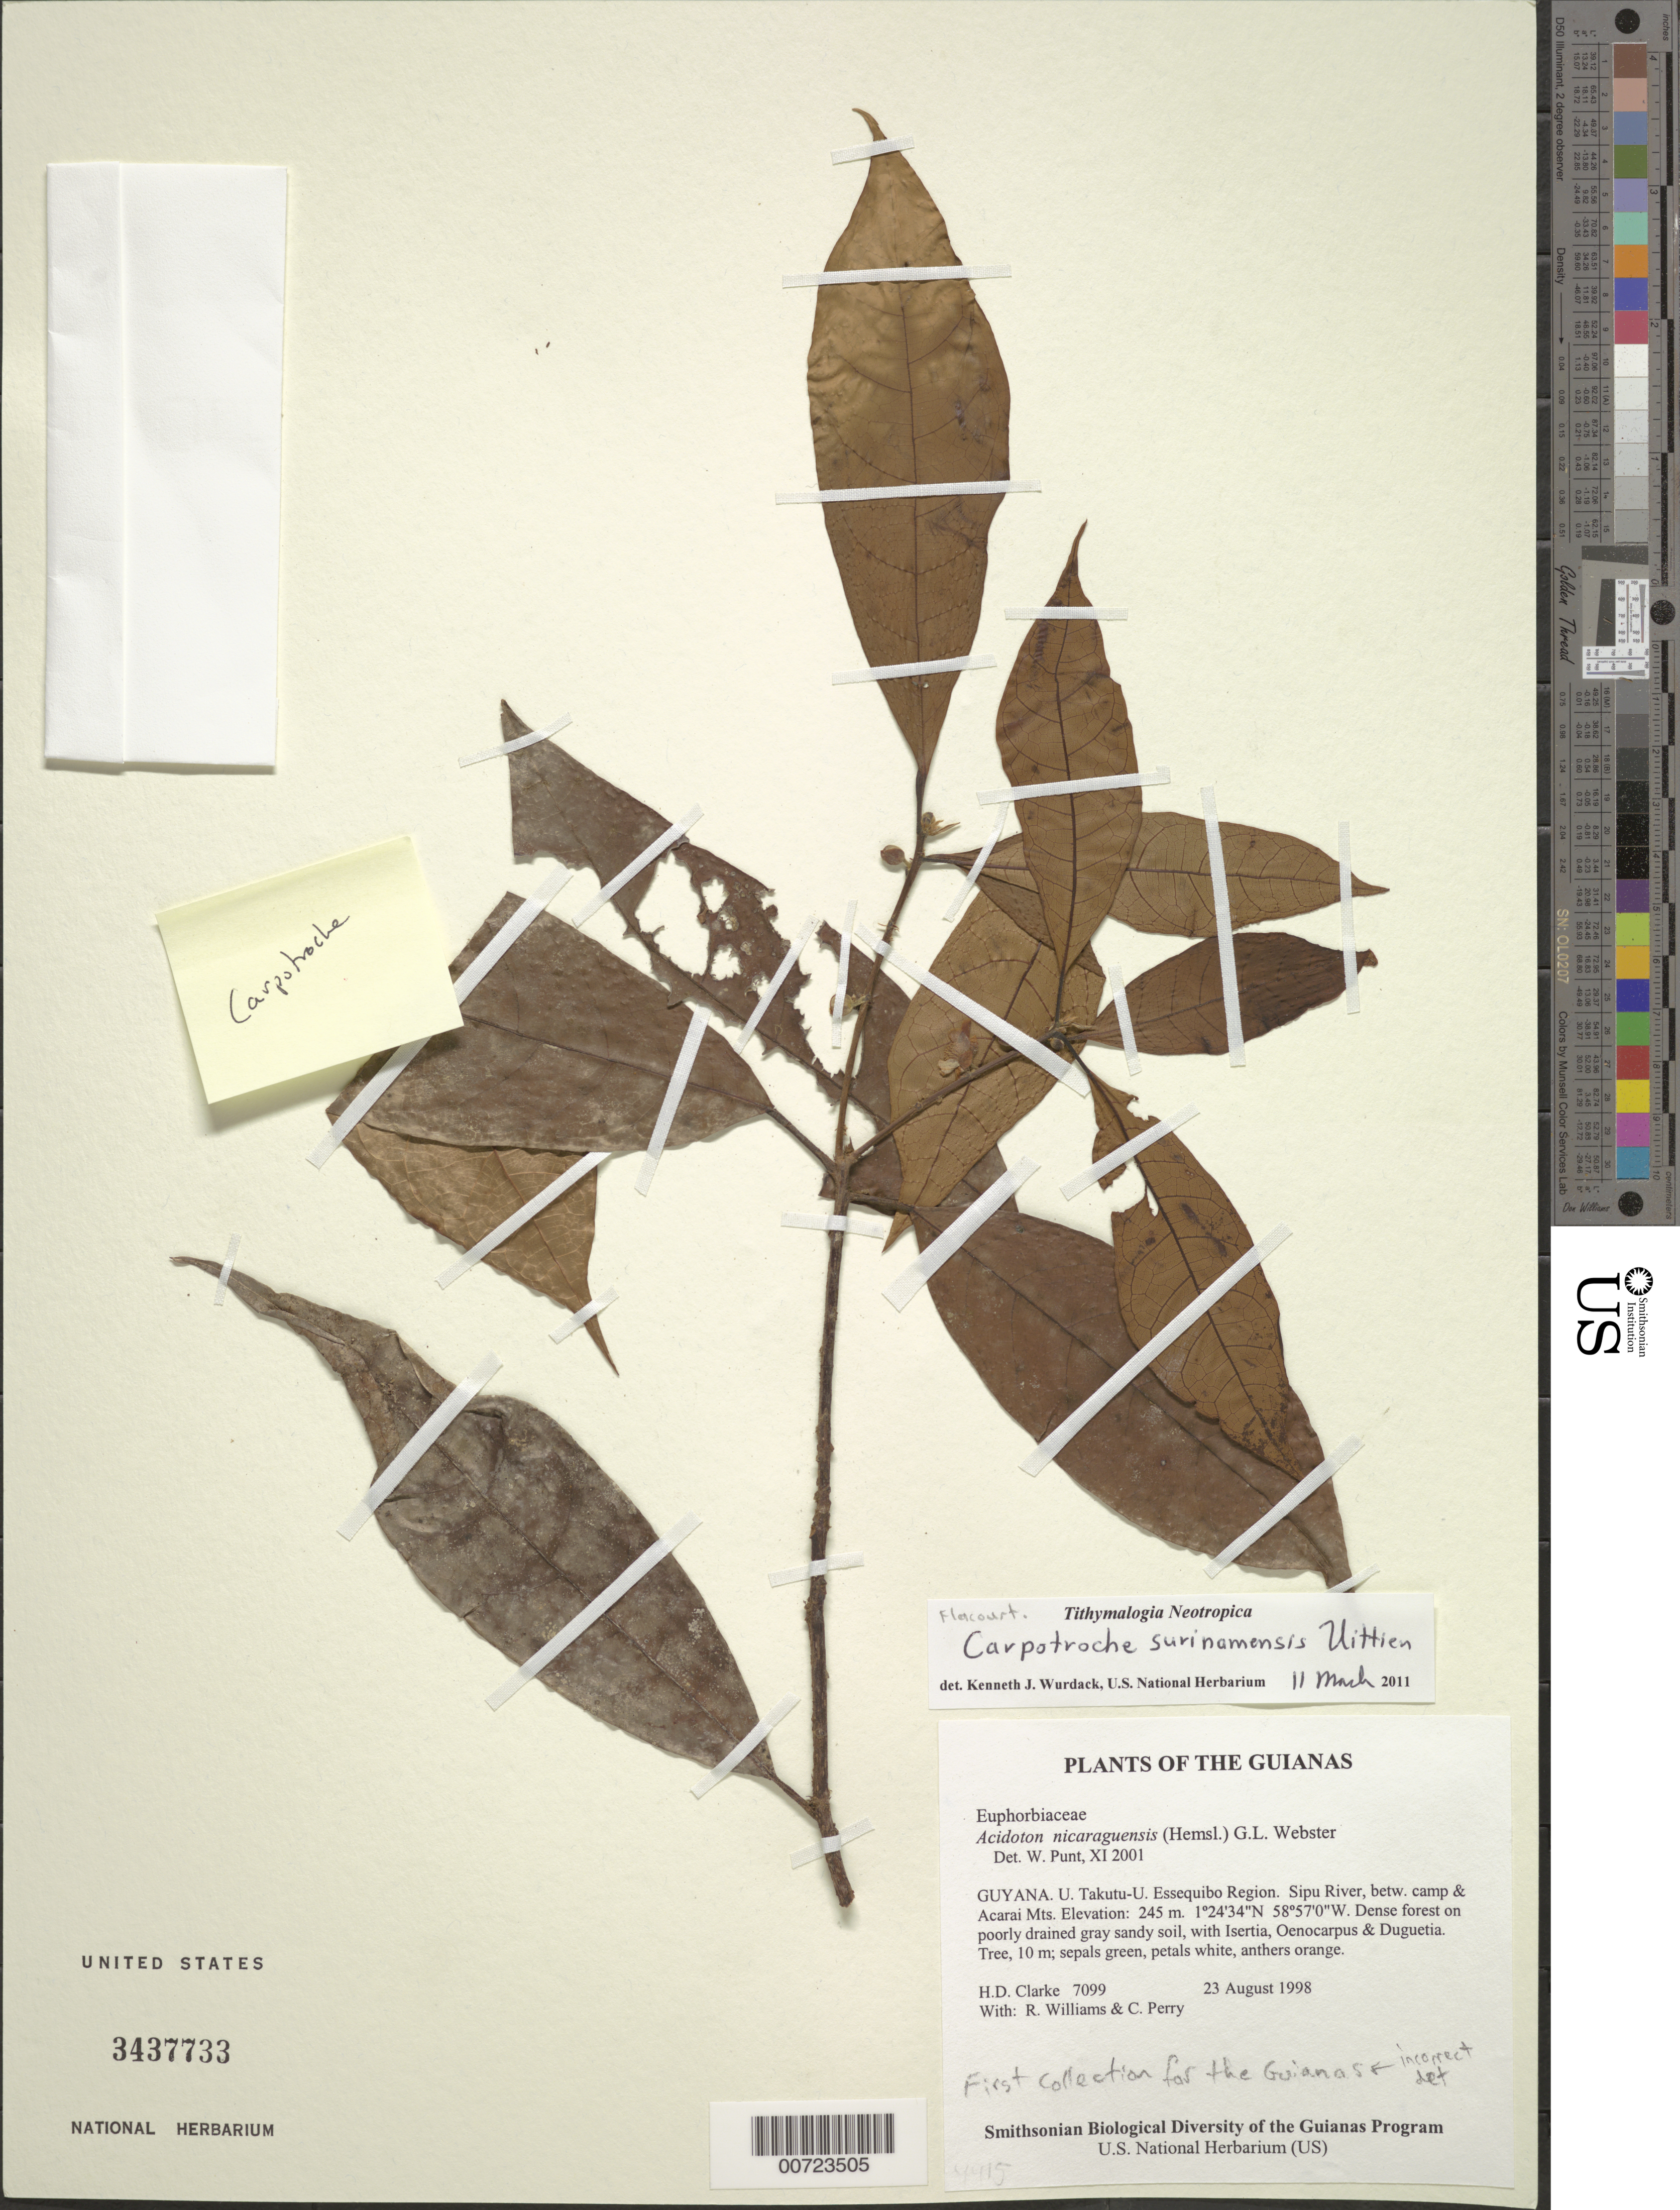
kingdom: Plantae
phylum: Tracheophyta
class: Magnoliopsida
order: Malpighiales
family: Achariaceae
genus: Carpotroche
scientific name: Carpotroche surinamensis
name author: Uittien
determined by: Wurdack, Kenneth J., (US), Smithsonian Institution - National Museum of Natural History (UNITED STATES)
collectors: H. D. Clarke, R. Williams & C. Perry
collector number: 7099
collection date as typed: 23 August 1998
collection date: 1998-08-23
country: Guyana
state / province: U. Takutu-U. Essequibo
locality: Sipu River, betw. camp & Acarai Mts.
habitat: Dense forest on poorly drained gray sandy soil, with Isertia, Oenocarpus & Duguetia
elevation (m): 245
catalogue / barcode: US 3437733